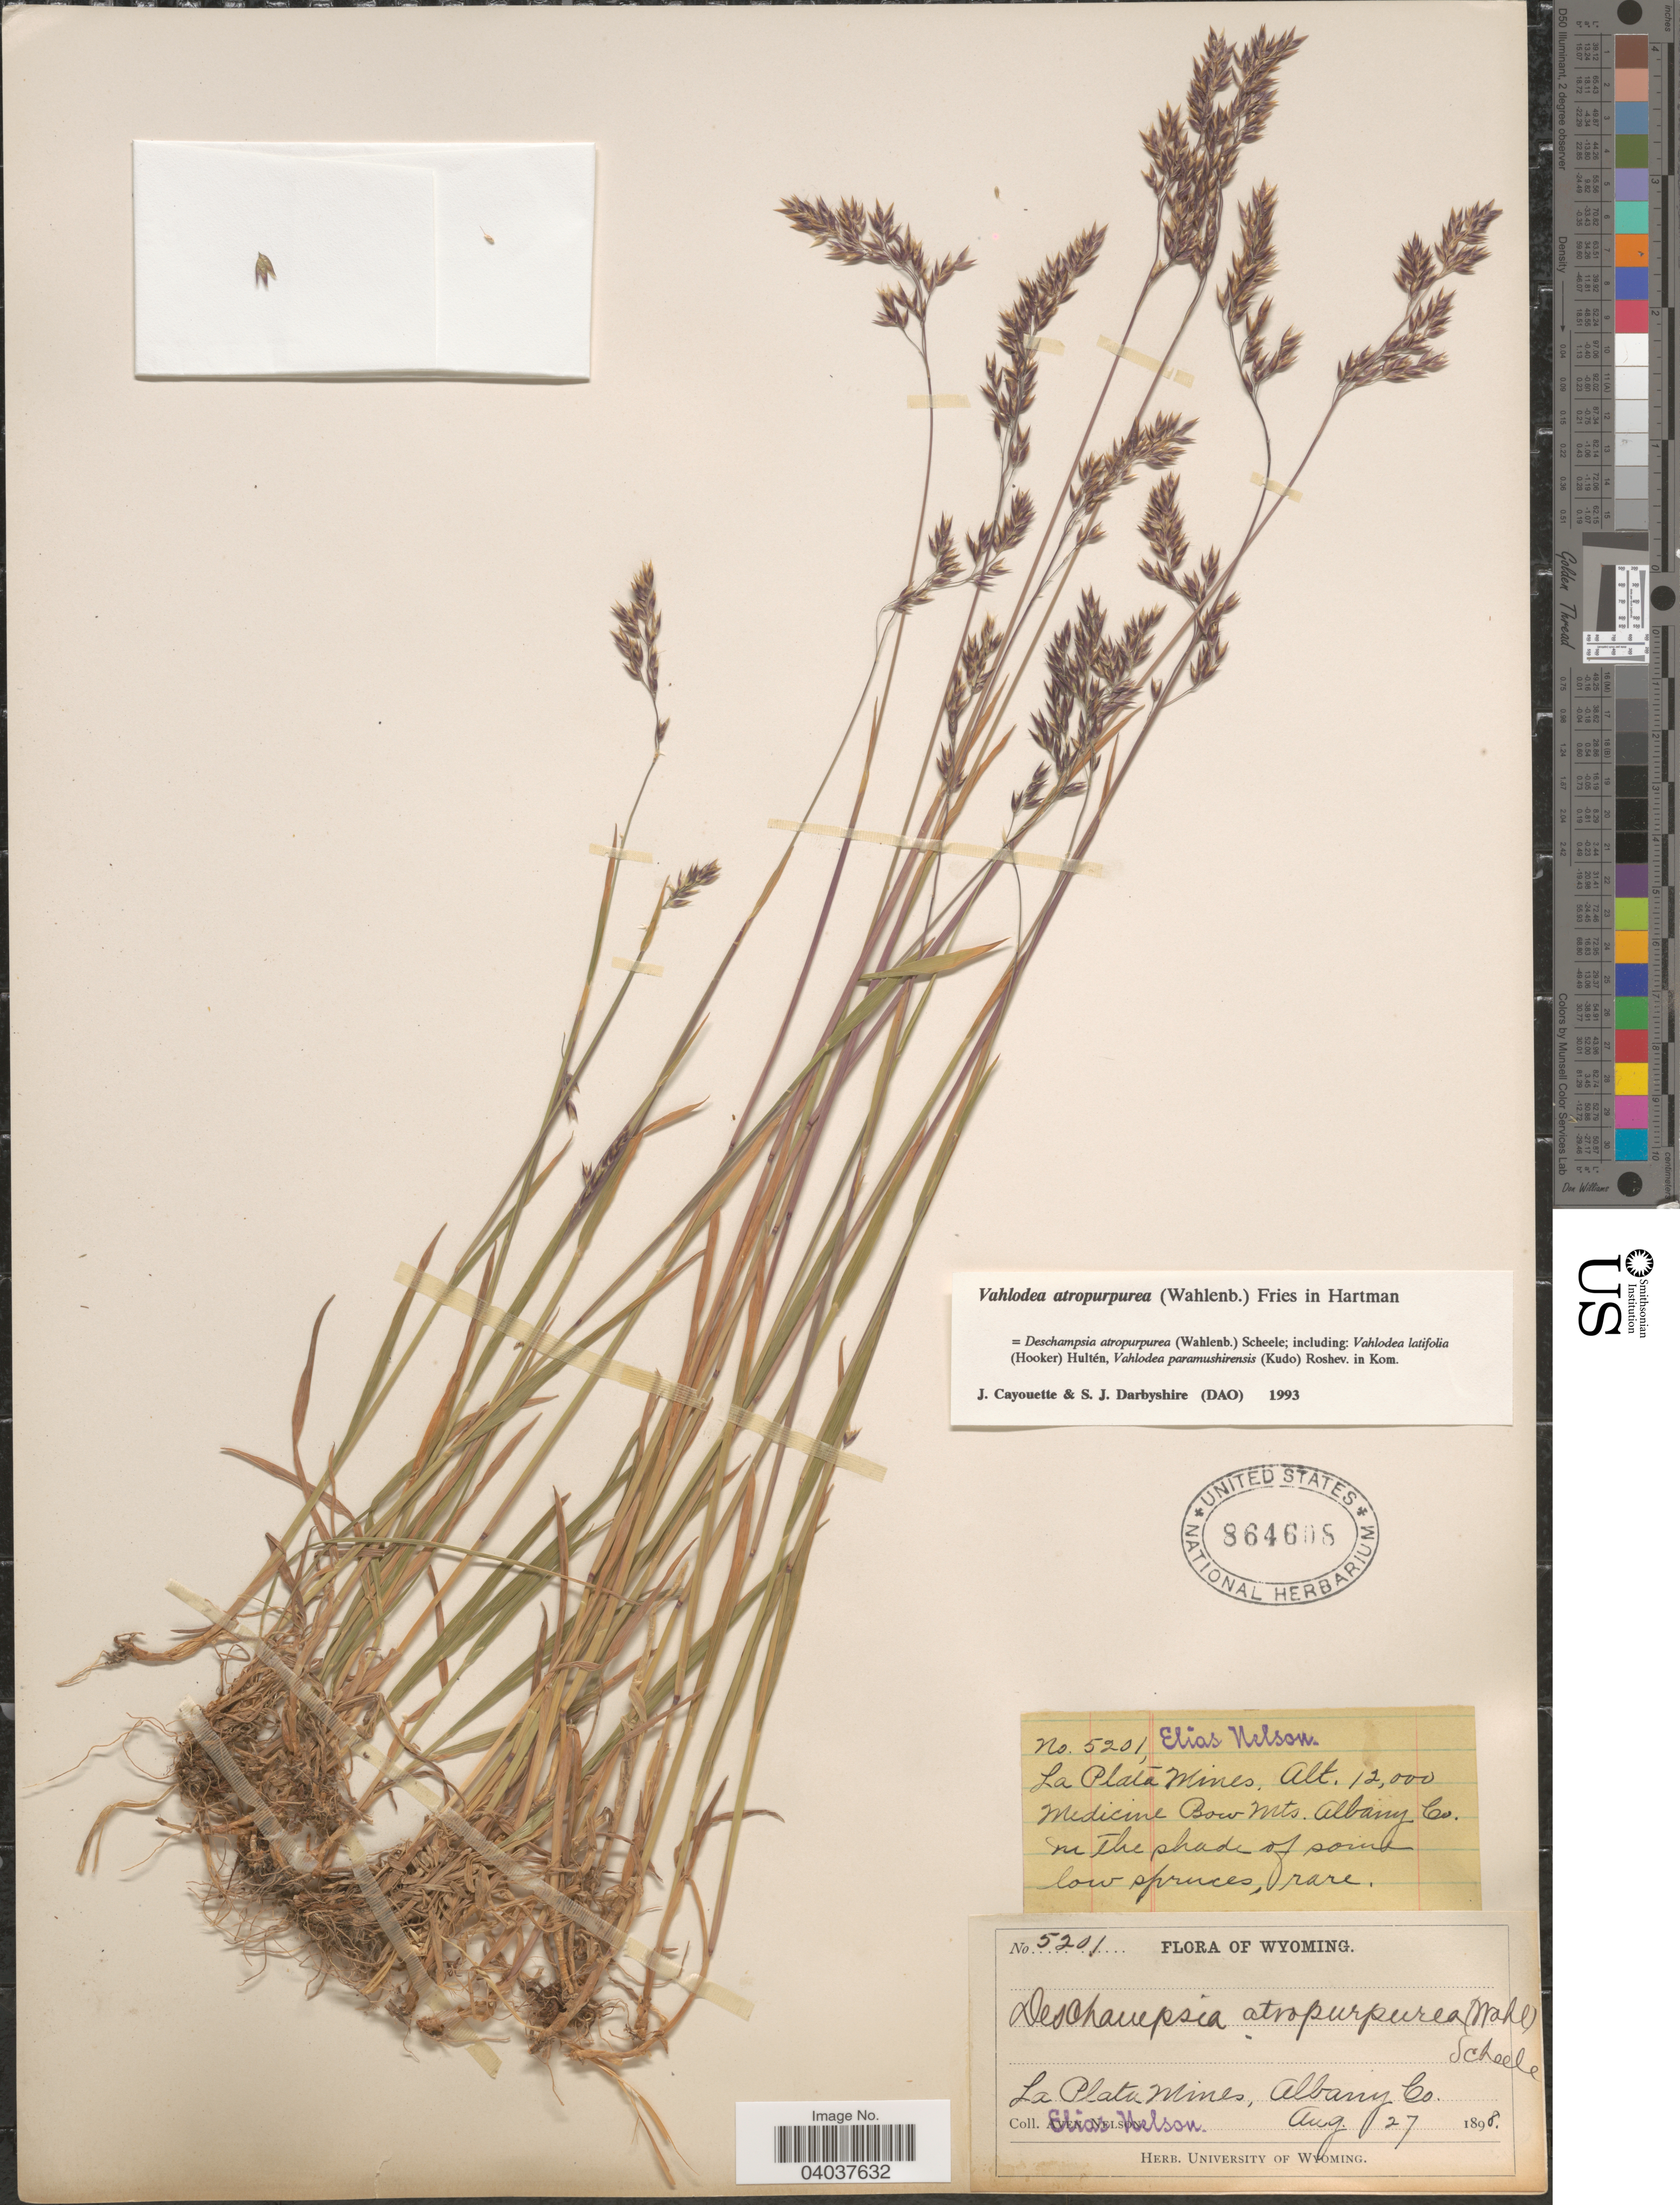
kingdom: Plantae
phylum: Tracheophyta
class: Liliopsida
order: Poales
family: Poaceae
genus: Vahlodea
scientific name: Vahlodea atropurpurea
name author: (Wahlenb.) Fr. ex Hartm.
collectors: E. Nelson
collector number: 5201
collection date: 1898-08-27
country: United States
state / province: Wyoming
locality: La Plata Mines, Albany Co.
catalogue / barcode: US 864608